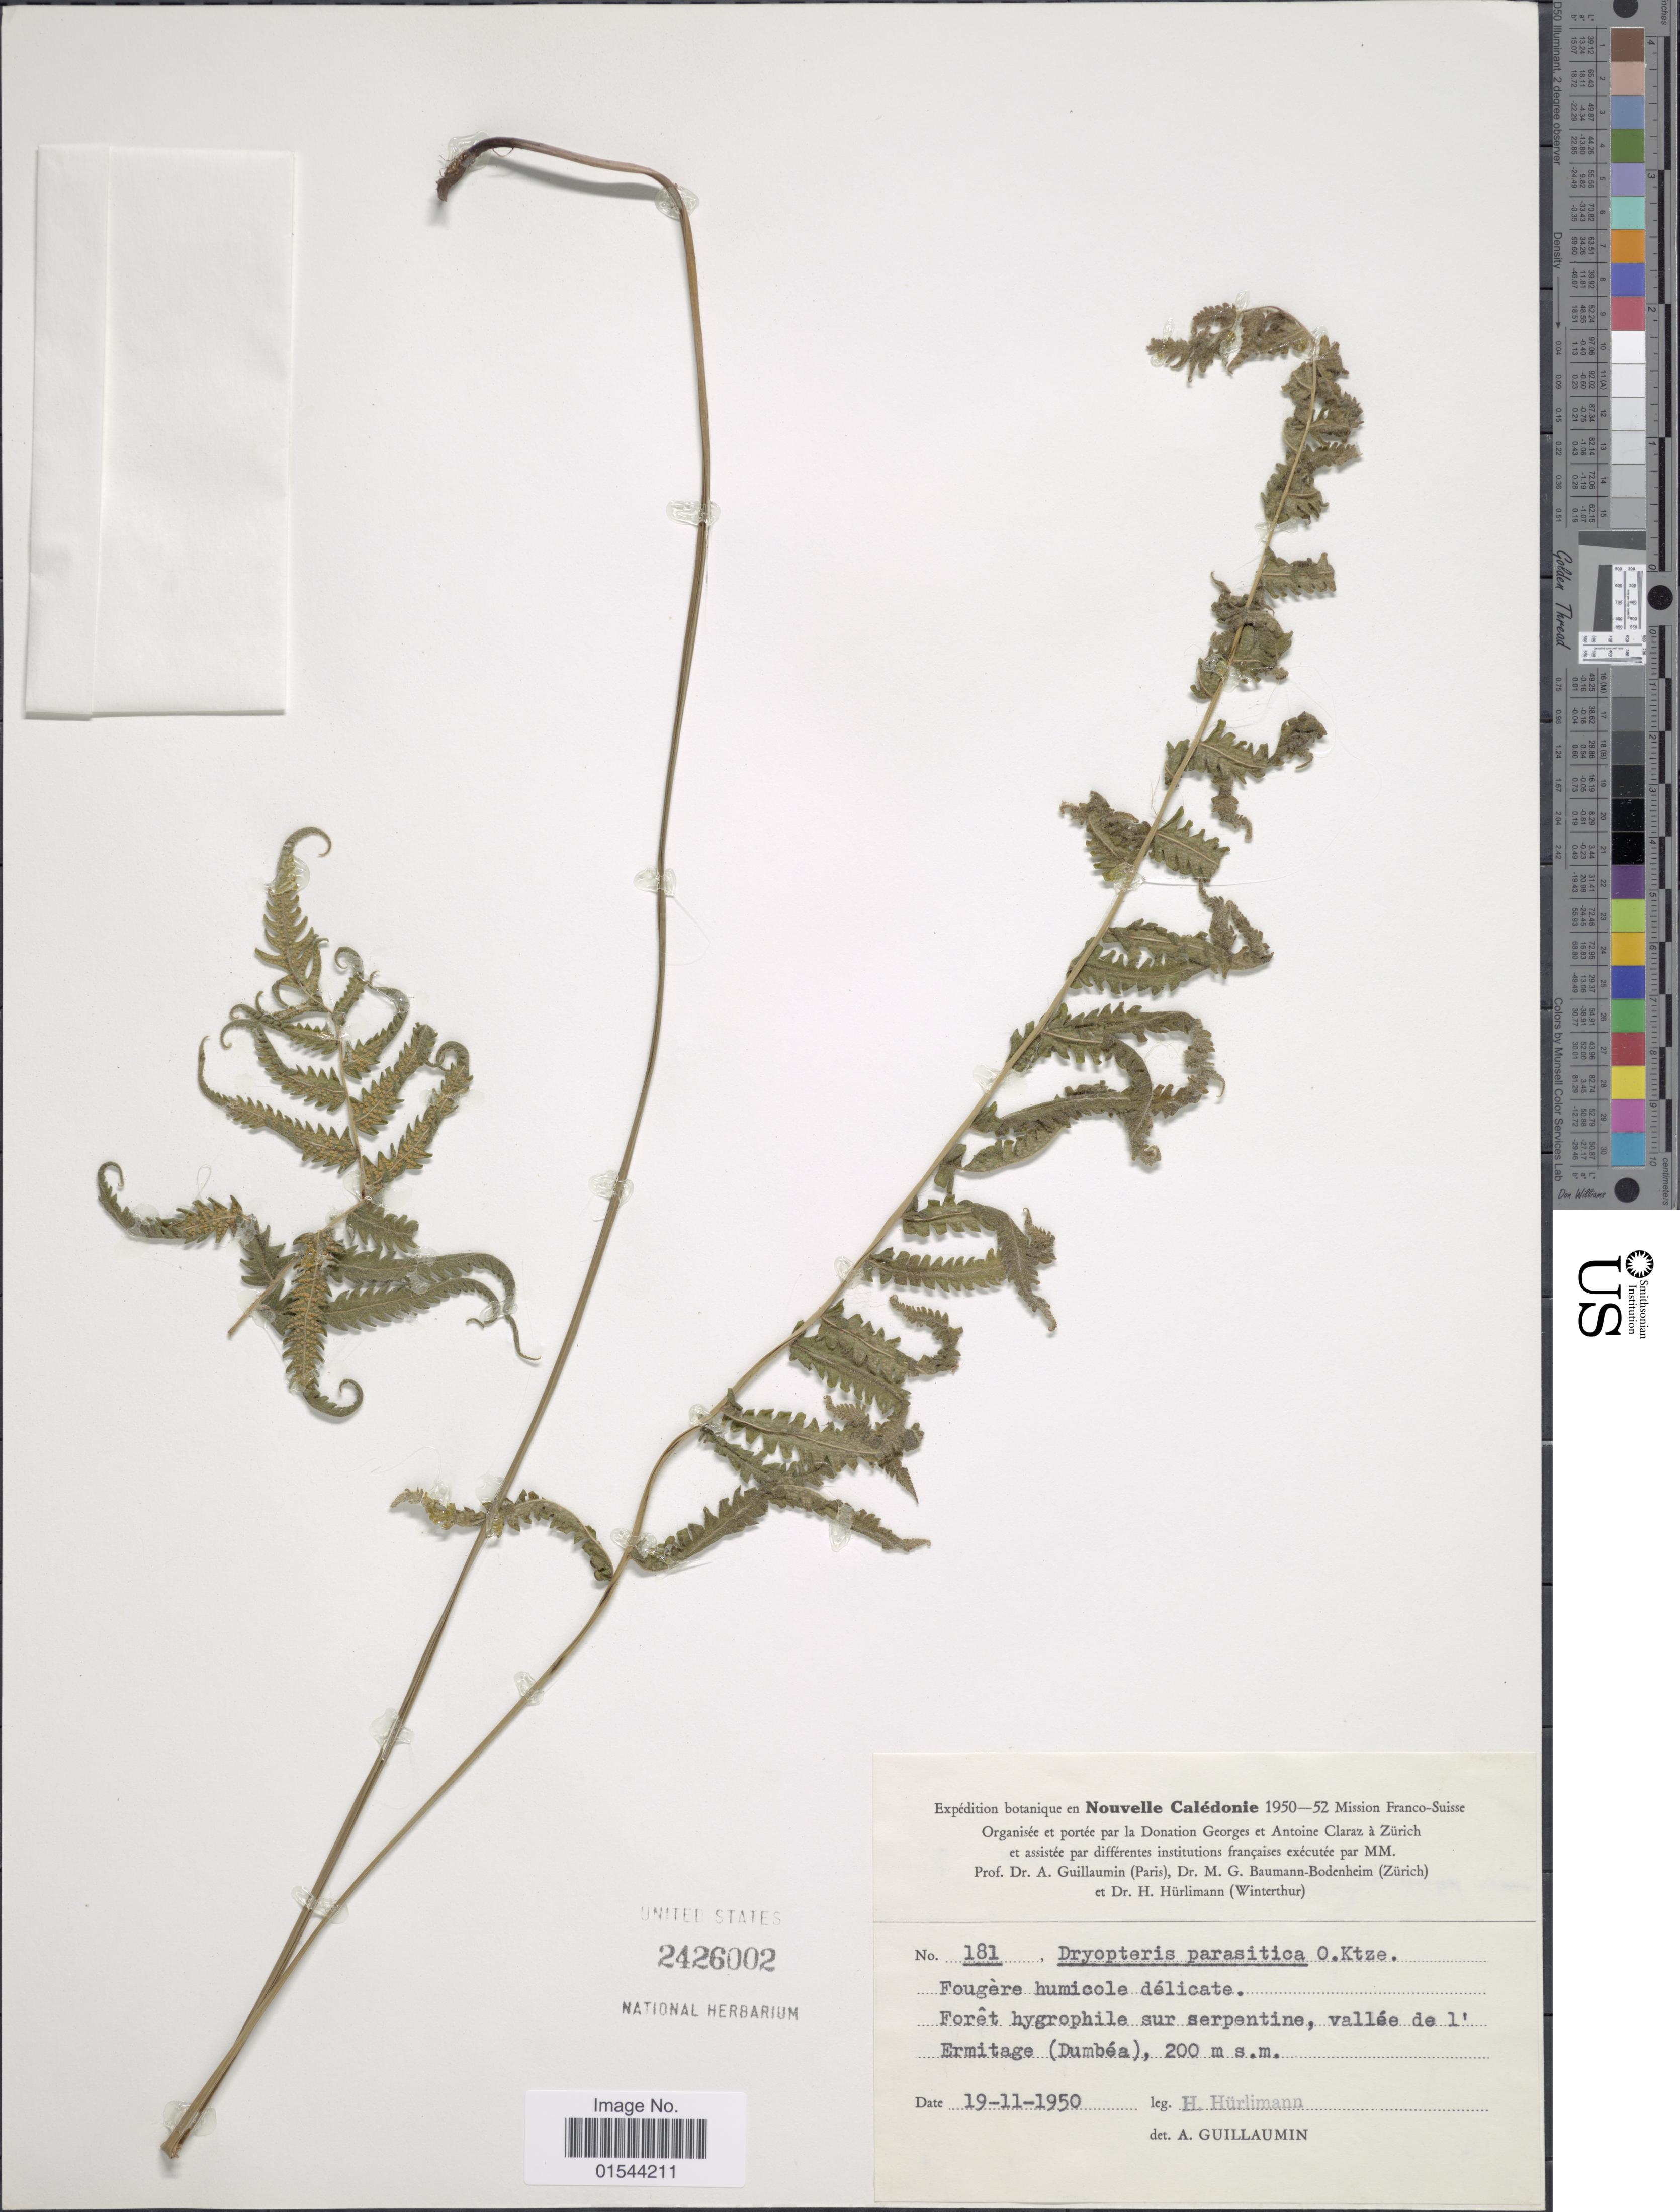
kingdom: Plantae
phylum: Tracheophyta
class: Polypodiopsida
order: Polypodiales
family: Thelypteridaceae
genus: Christella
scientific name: Christella parasitica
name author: (L.) H. Lév.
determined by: Wagner, W. L., (BOT), Smithsonian Institution - National Museum of Natural History (UNITED STATES)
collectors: H. Hurlimann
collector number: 181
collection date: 1950-11-19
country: New Caledonia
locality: Forêt hygrophile sur serpentine, vallée de l'Ermitage (Dumbéa)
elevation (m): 200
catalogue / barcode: US 2426002